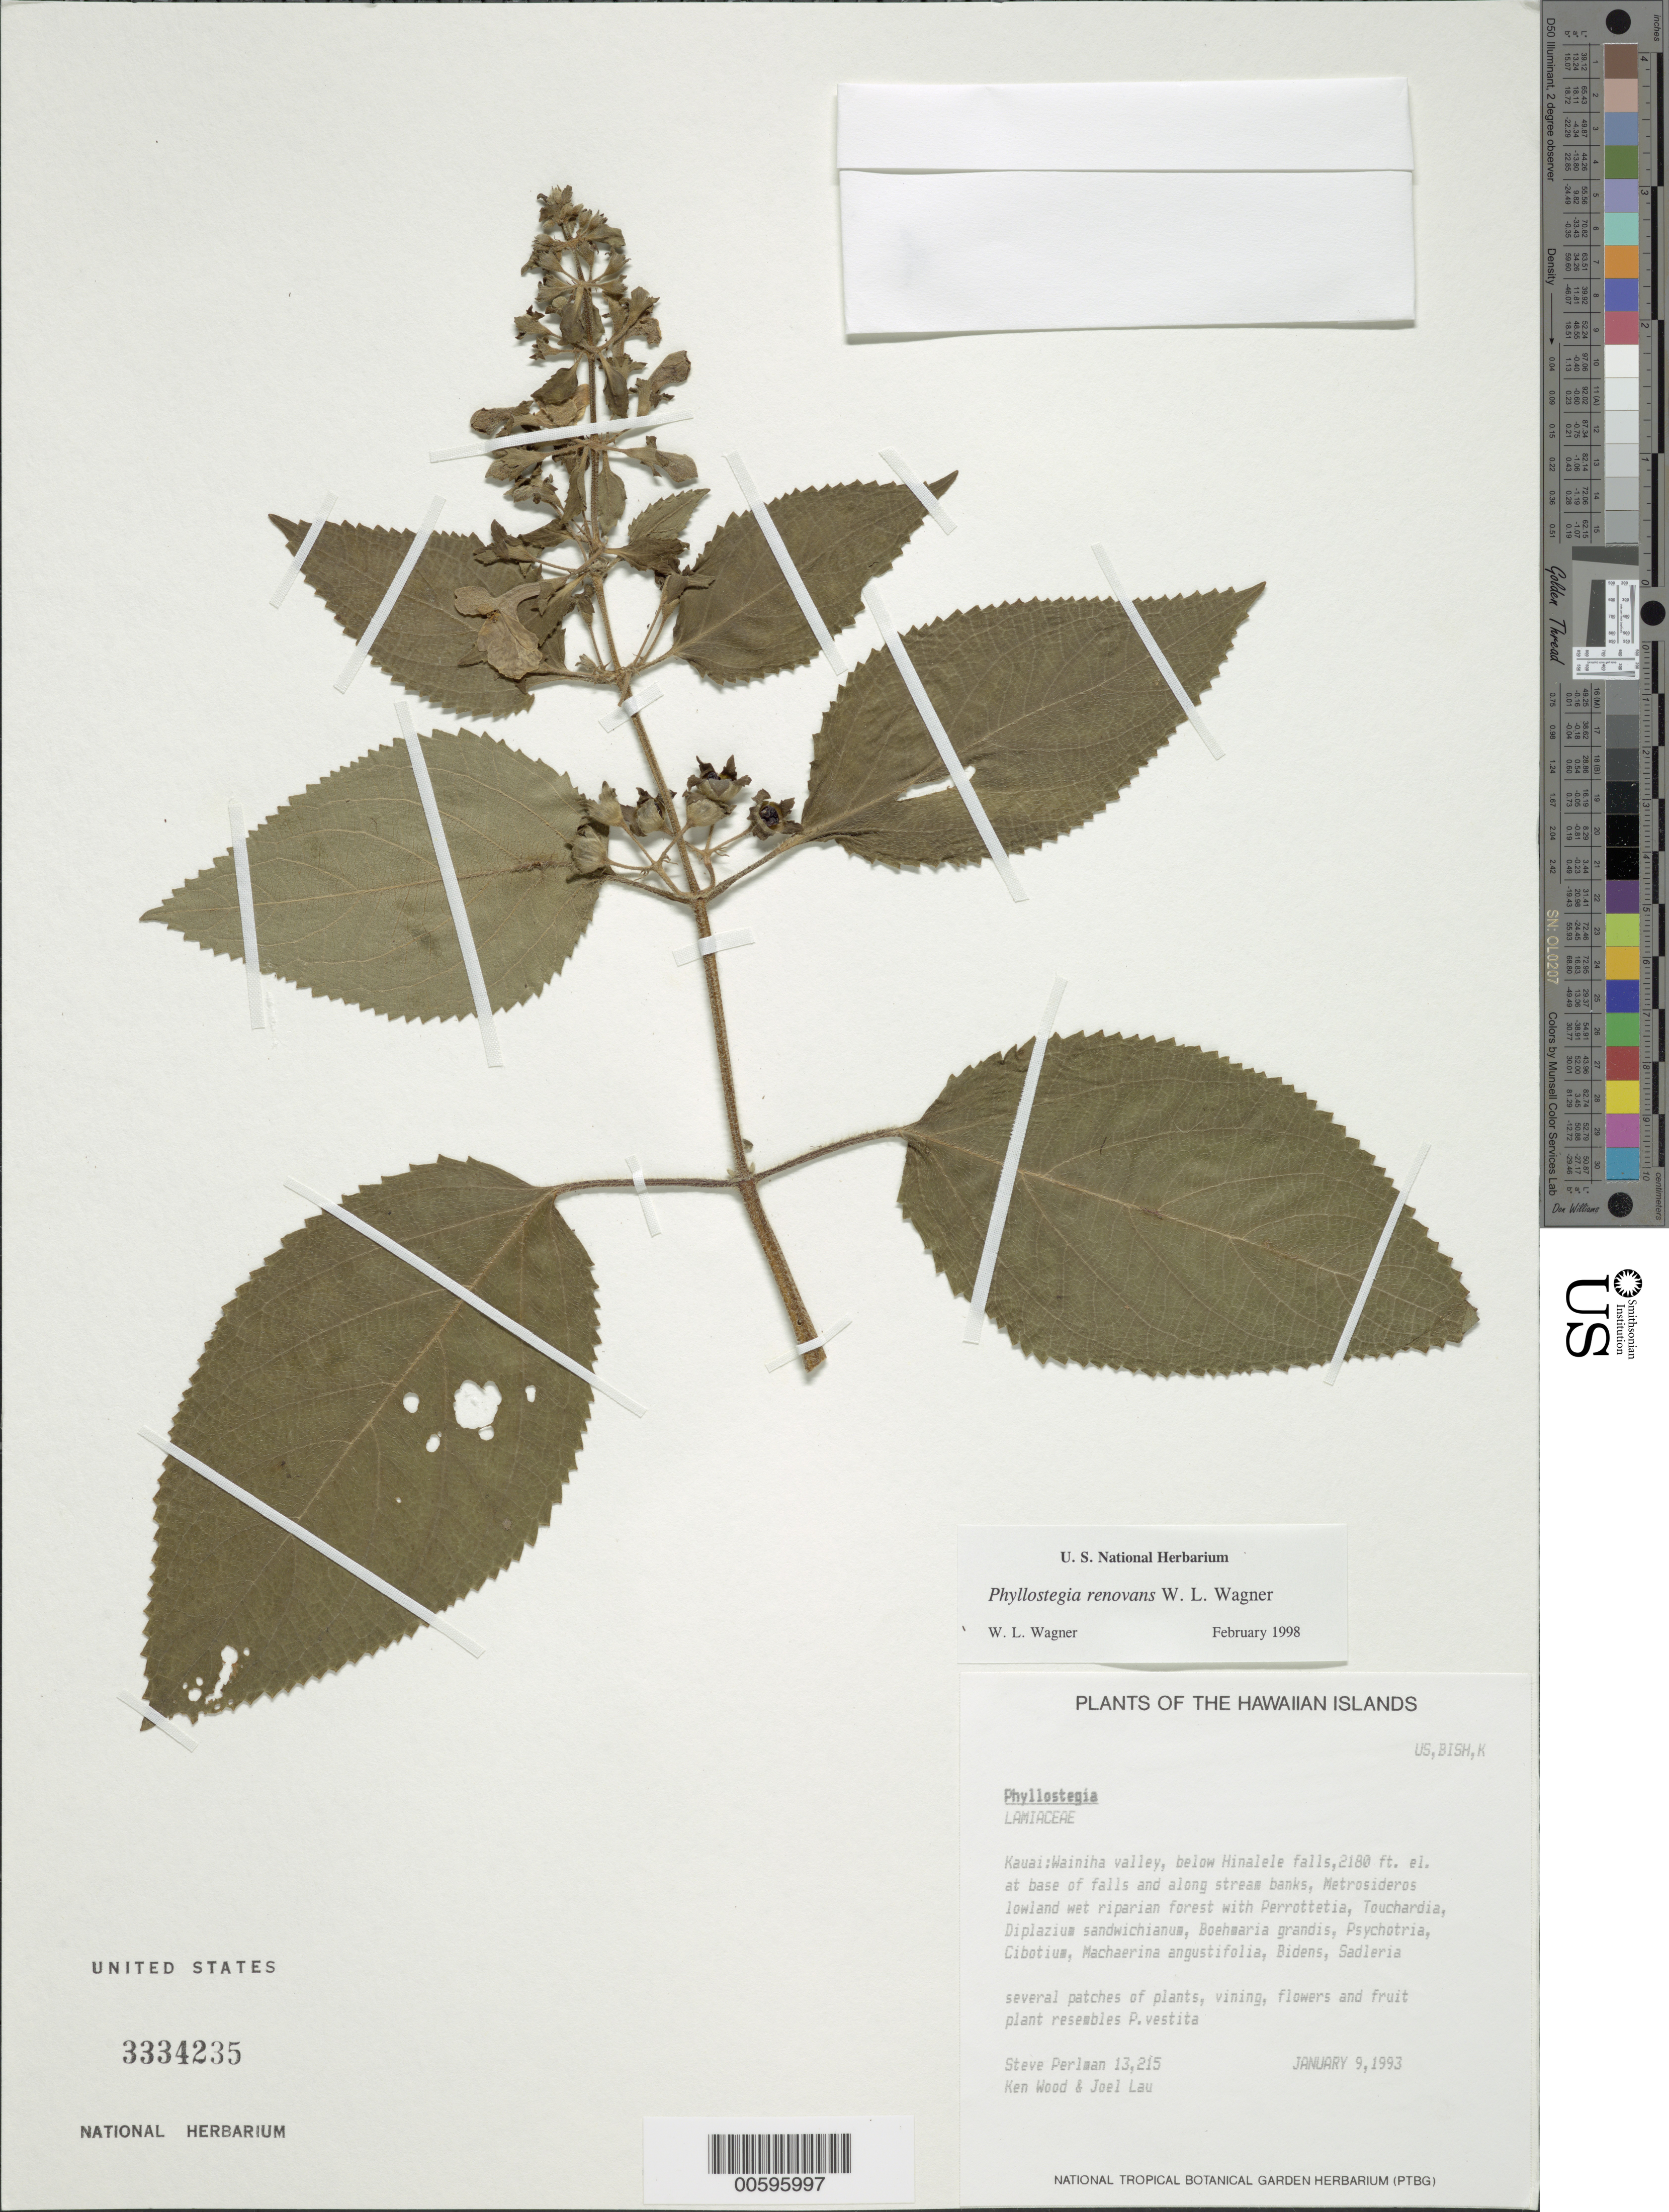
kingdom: Plantae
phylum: Tracheophyta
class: Magnoliopsida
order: Lamiales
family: Lamiaceae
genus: Phyllostegia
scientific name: Phyllostegia renovans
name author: W.L. Wagner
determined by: Wagner, W. L., (BOT), Smithsonian Institution - National Museum of Natural History (UNITED STATES)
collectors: S. P. Perlman, K. Wood & J. Lau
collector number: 13215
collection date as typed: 9 Jan 1993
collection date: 1993-01-09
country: United States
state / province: Hawaii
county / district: Kauai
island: Kaua'i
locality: Wainiha valley, below Hinalele falls.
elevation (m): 664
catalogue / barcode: US 3334235